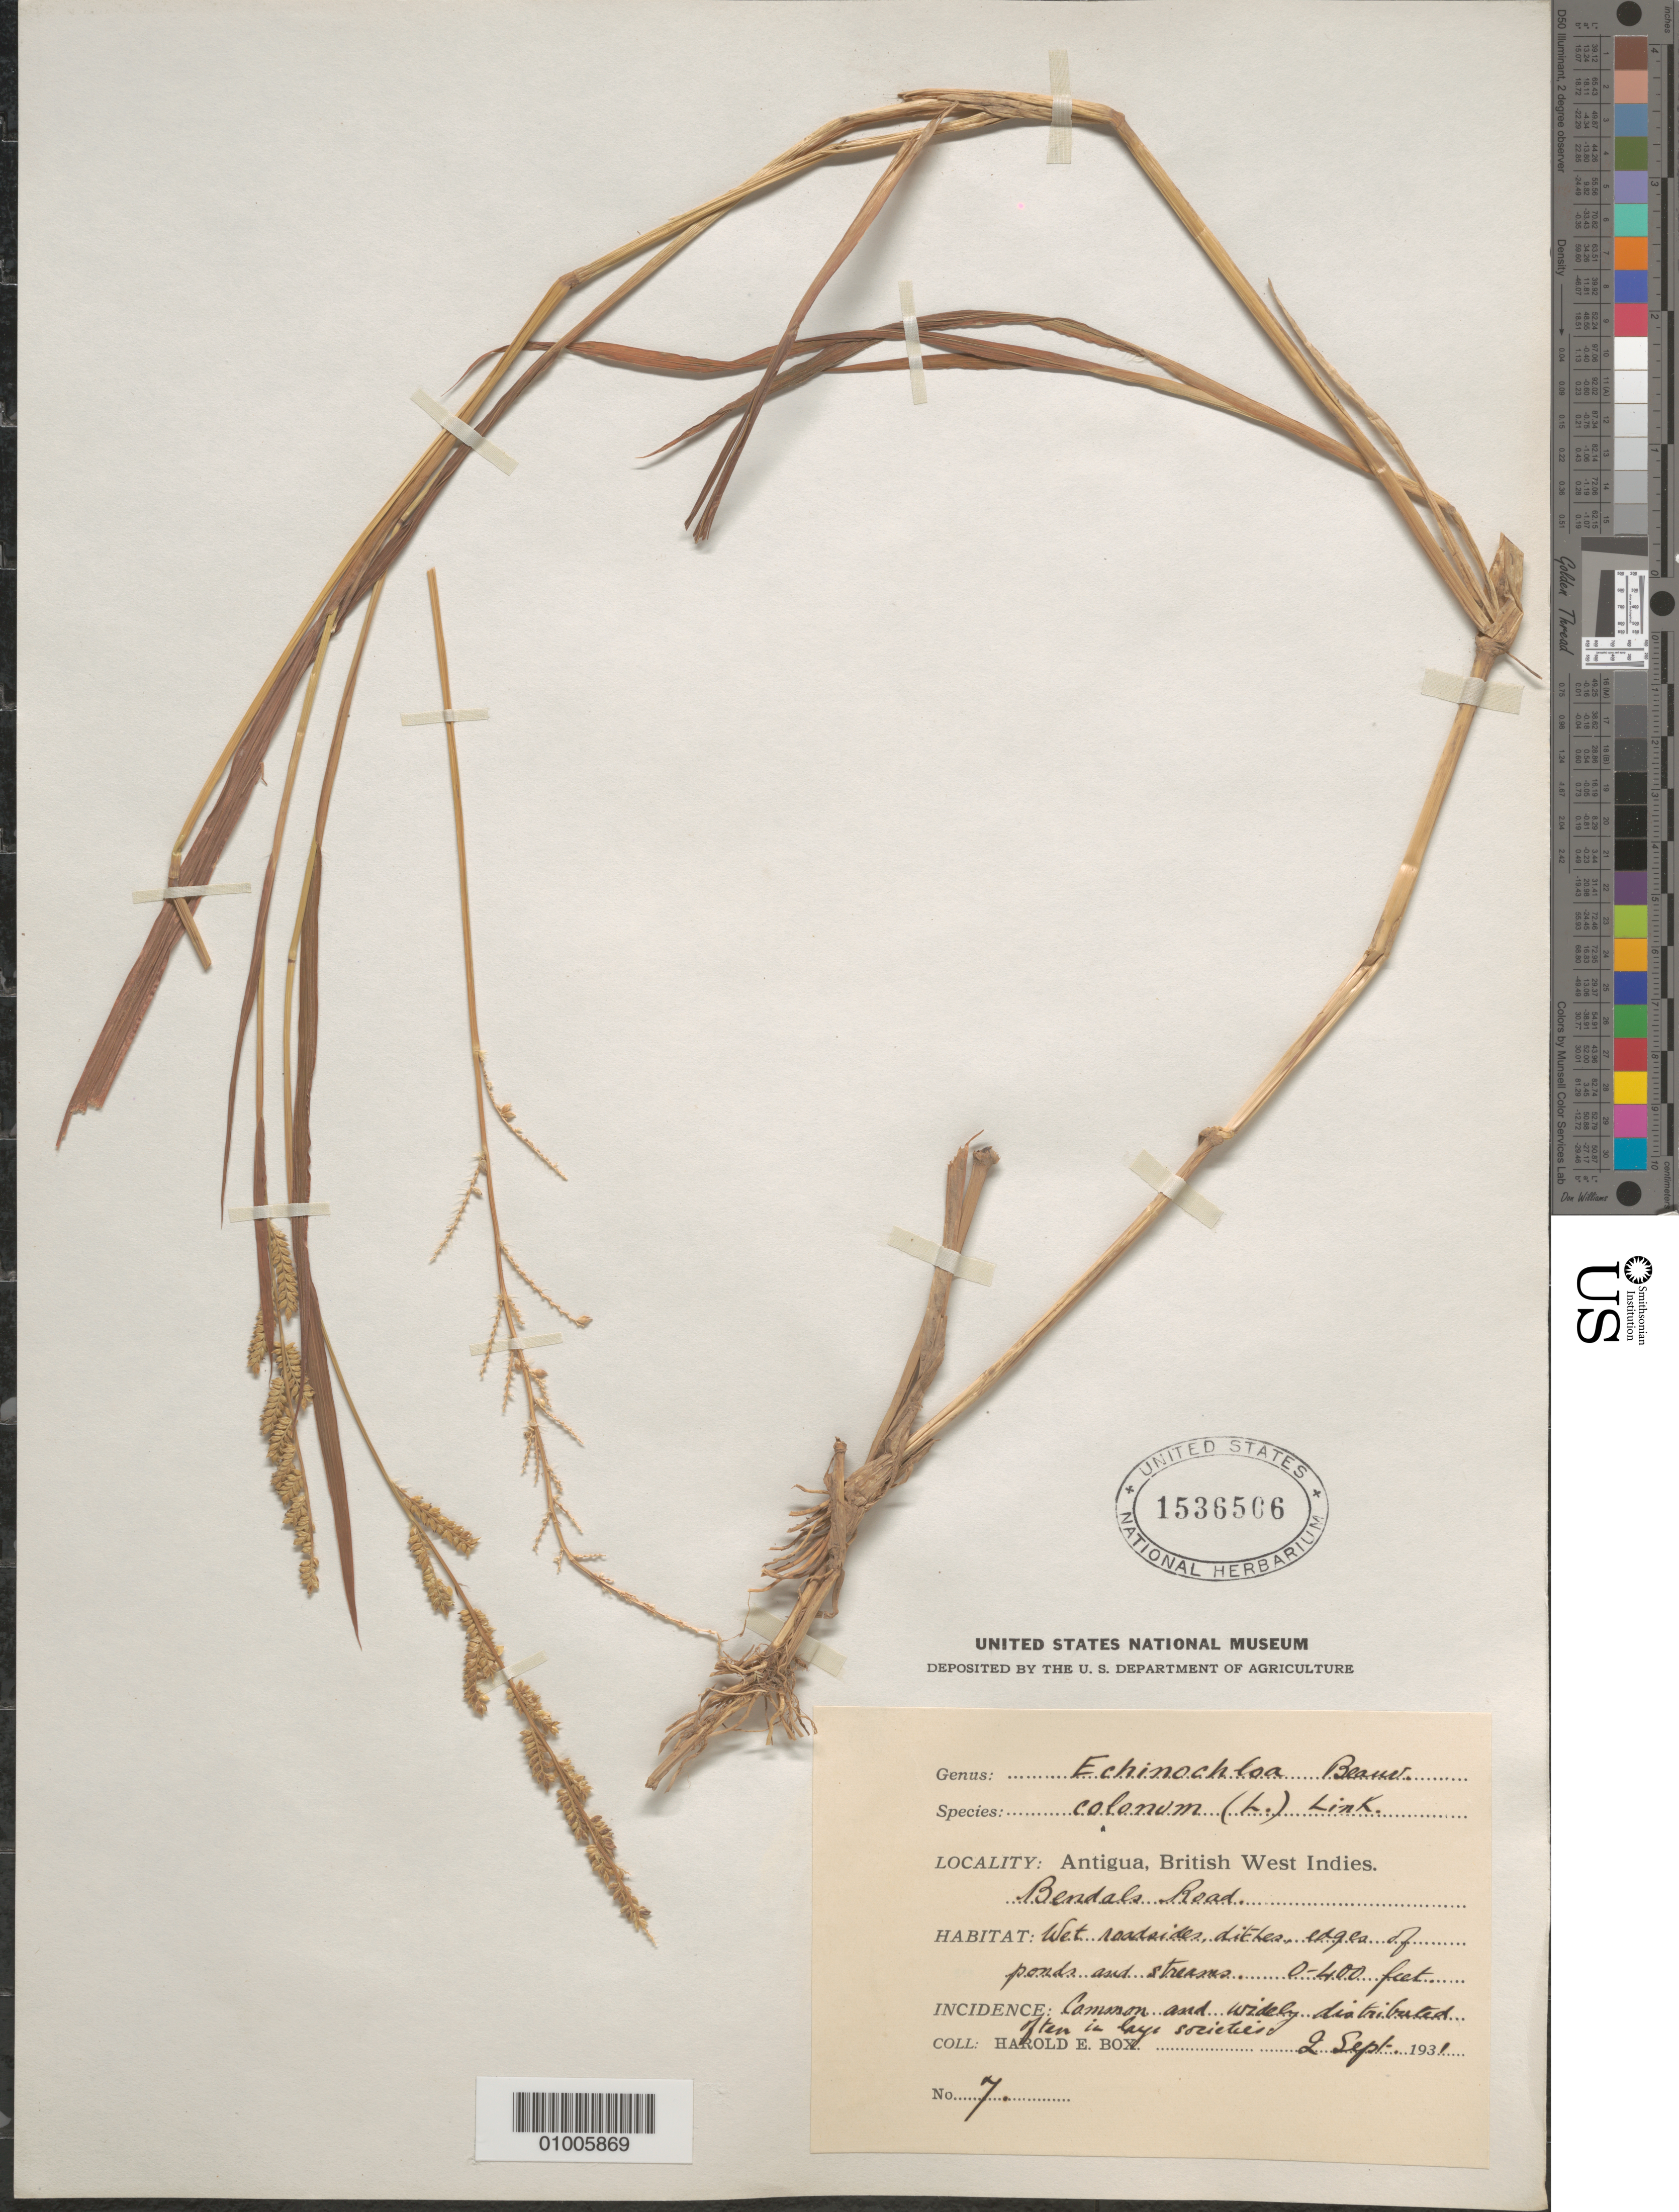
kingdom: Plantae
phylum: Tracheophyta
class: Liliopsida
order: Poales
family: Poaceae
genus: Echinochloa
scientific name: Echinochloa colona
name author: (L.) Link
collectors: H. E. Box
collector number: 7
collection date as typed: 02 Sep 1931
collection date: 1931-09-02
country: Antigua and Barbuda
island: Antigua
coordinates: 0 N, 0 E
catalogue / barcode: US 1536566